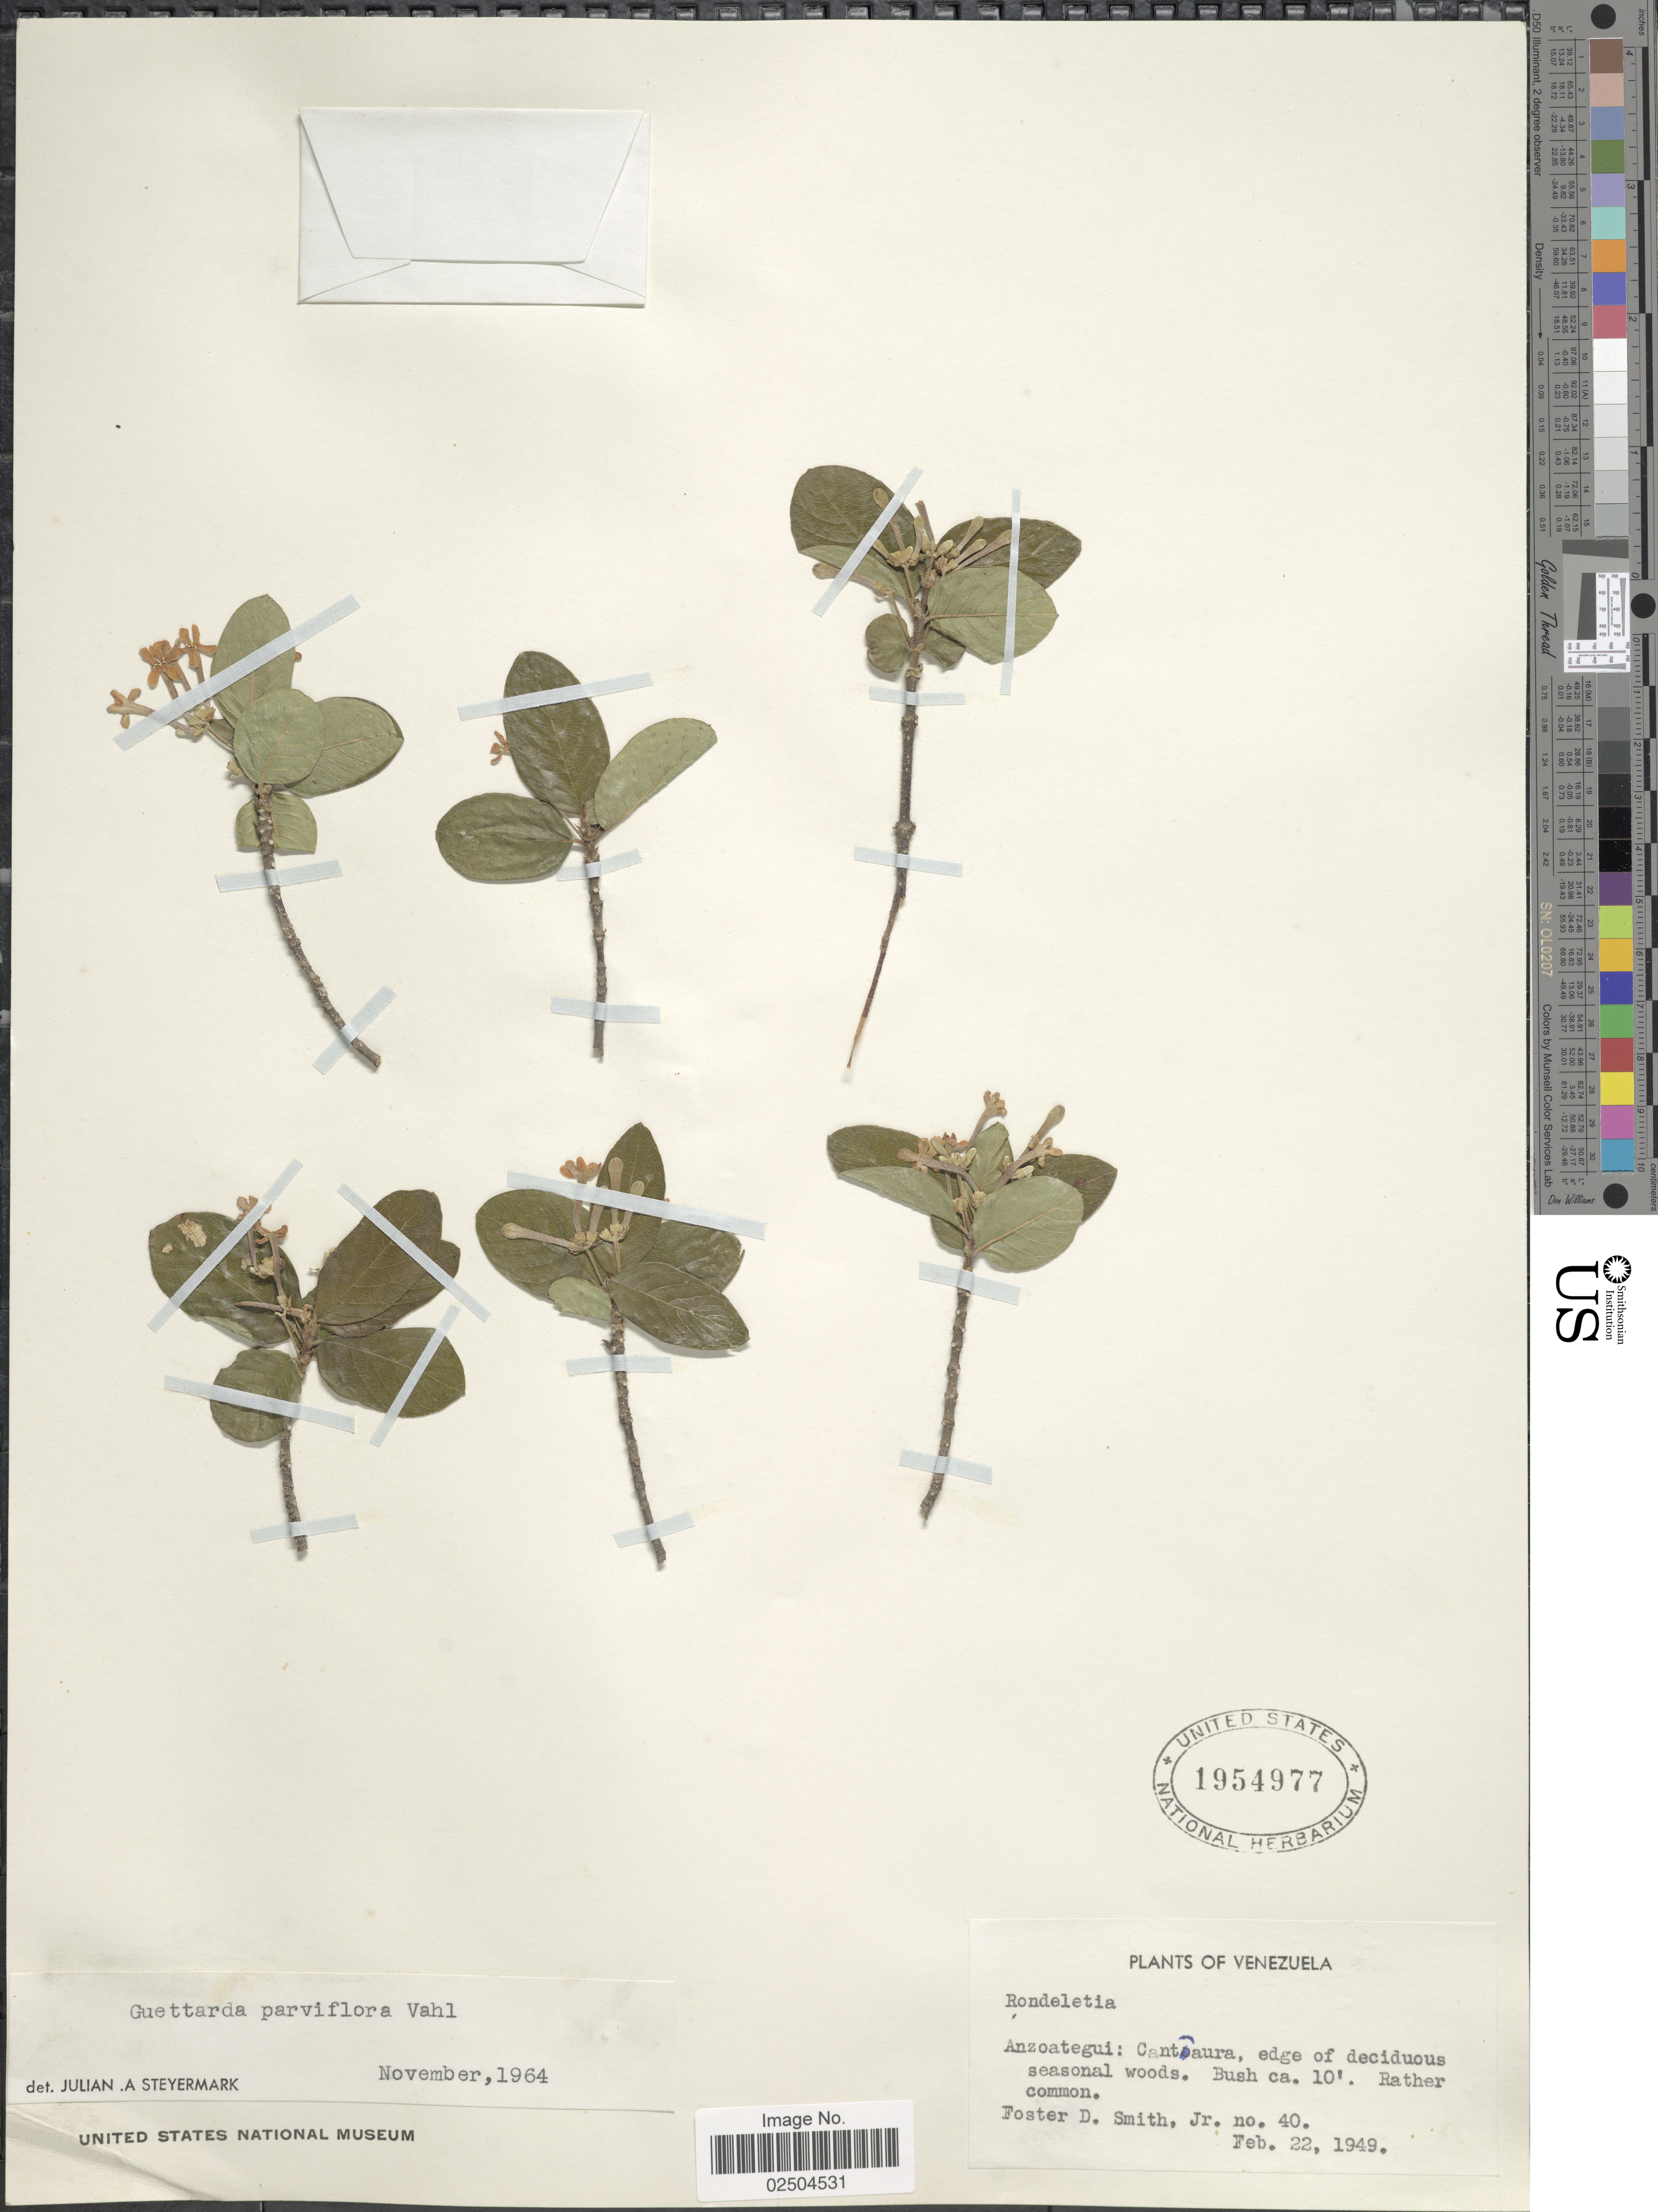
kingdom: Plantae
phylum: Tracheophyta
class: Magnoliopsida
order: Gentianales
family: Rubiaceae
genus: Guettarda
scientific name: Guettarda parviflora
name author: Vahl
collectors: F. Smith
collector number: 40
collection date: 1949-02-22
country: Venezuela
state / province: Anzoategui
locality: Cantaura, edge of deciduous seasonal woods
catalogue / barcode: US 1954977